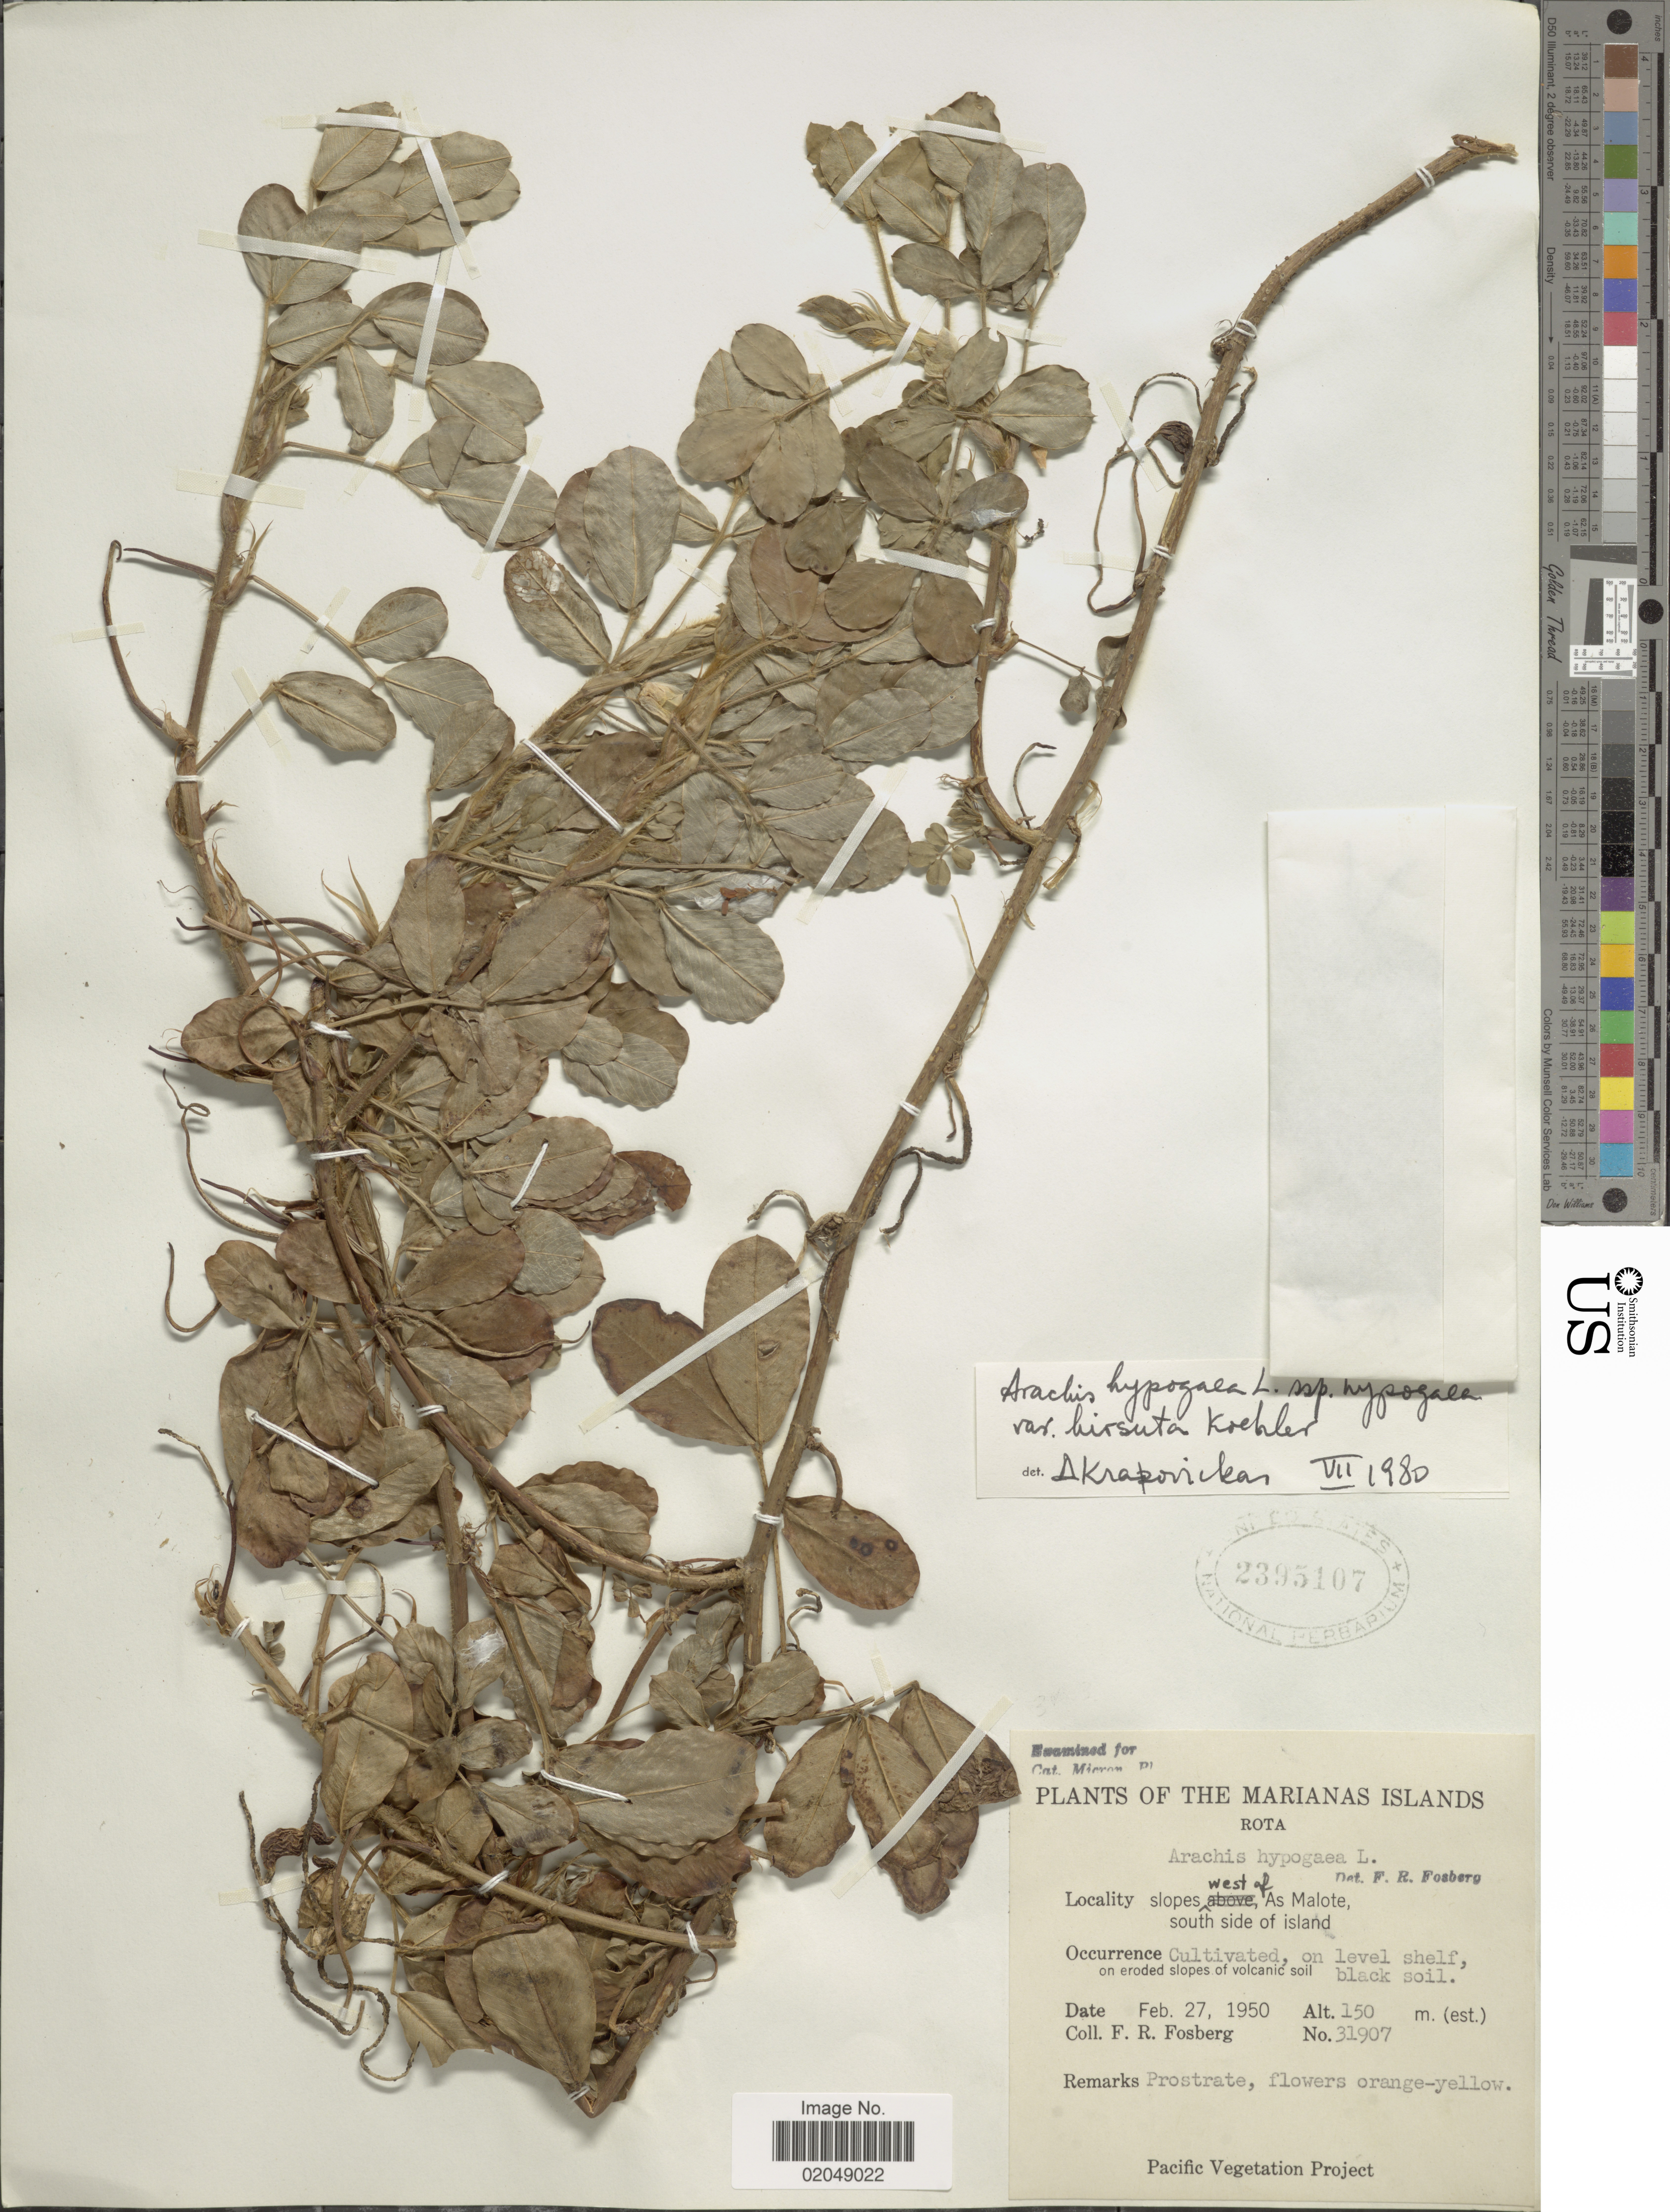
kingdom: Plantae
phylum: Tracheophyta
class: Magnoliopsida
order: Fabales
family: Fabaceae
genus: Arachis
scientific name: Arachis hypogaea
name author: L.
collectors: F. R. Fosberg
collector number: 31907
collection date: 1950-02-27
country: Northern Mariana Islands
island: Rota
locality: Rota, slopes west of As Malote, south side of island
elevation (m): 150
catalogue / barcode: US 2395107